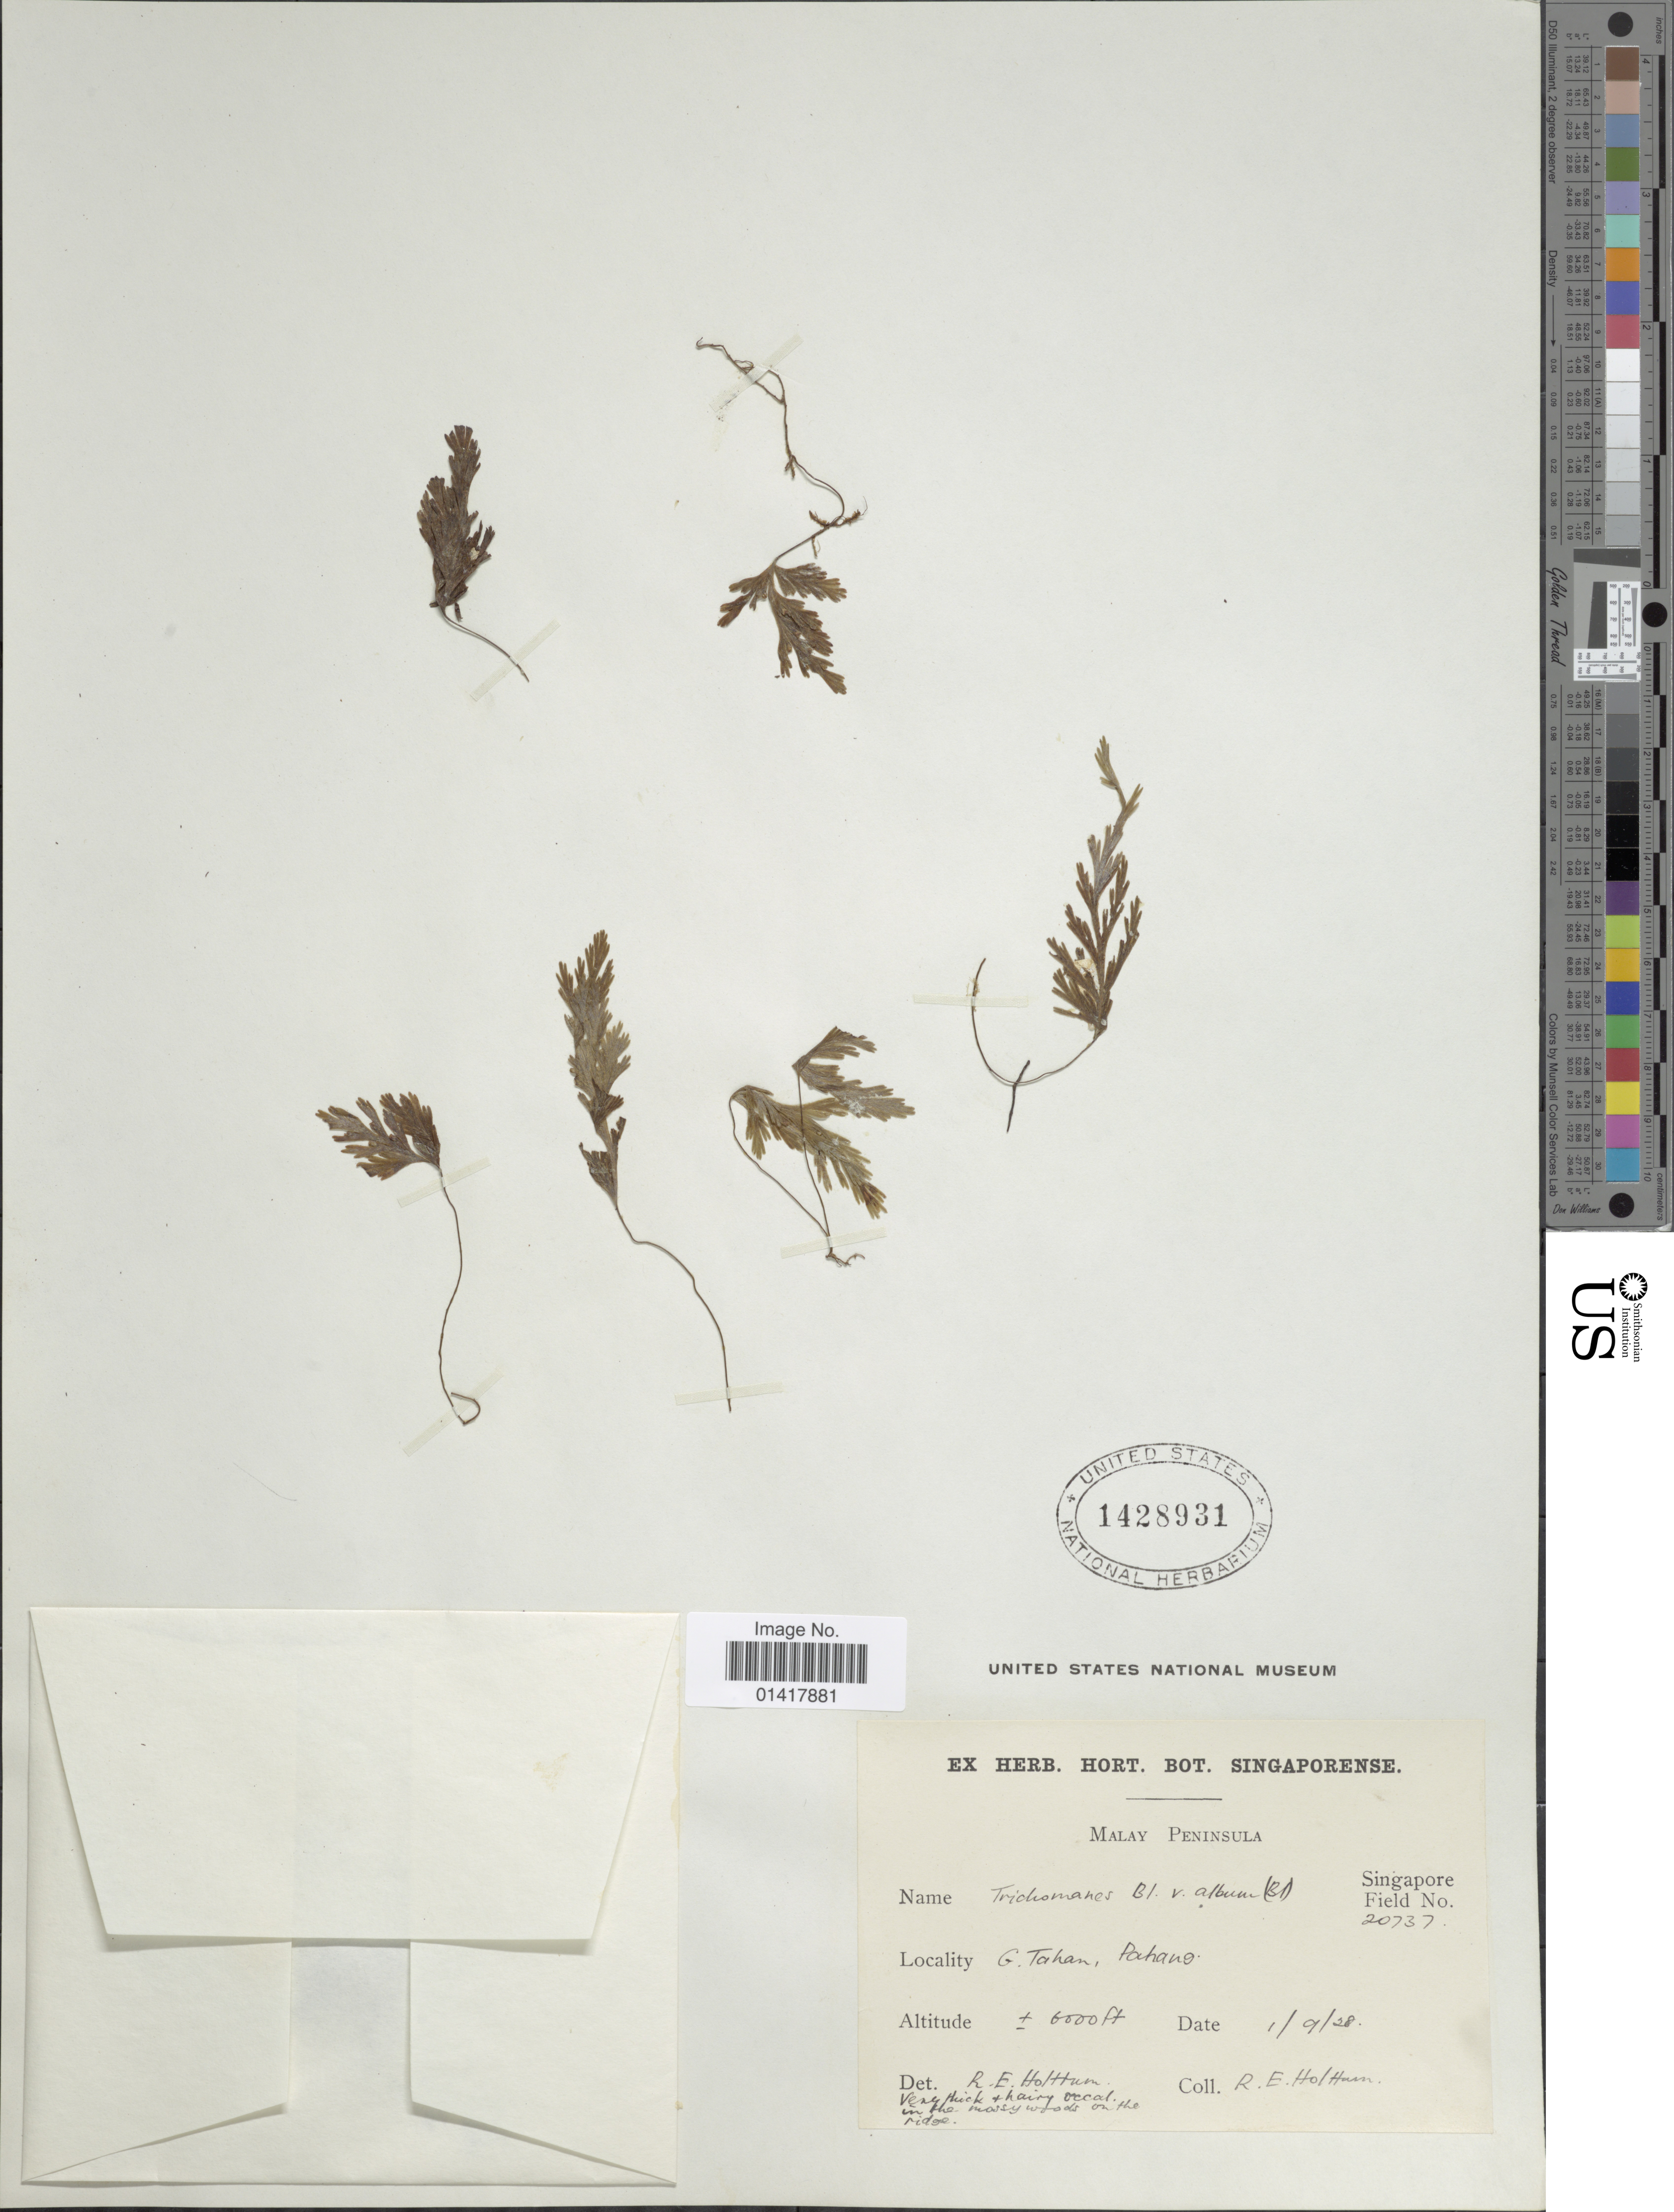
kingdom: Plantae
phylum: Tracheophyta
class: Polypodiopsida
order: Hymenophyllales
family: Hymenophyllaceae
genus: Hymenophyllum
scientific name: Hymenophyllum pallidum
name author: (Blume) Ebihara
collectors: R. E. Holttum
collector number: Singapore Field 20737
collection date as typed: Transcribed d/m/y: 1/9/28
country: Malaysia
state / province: Pahang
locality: Malay Peninsula. G. Tahan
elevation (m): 1829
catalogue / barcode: US 1428931